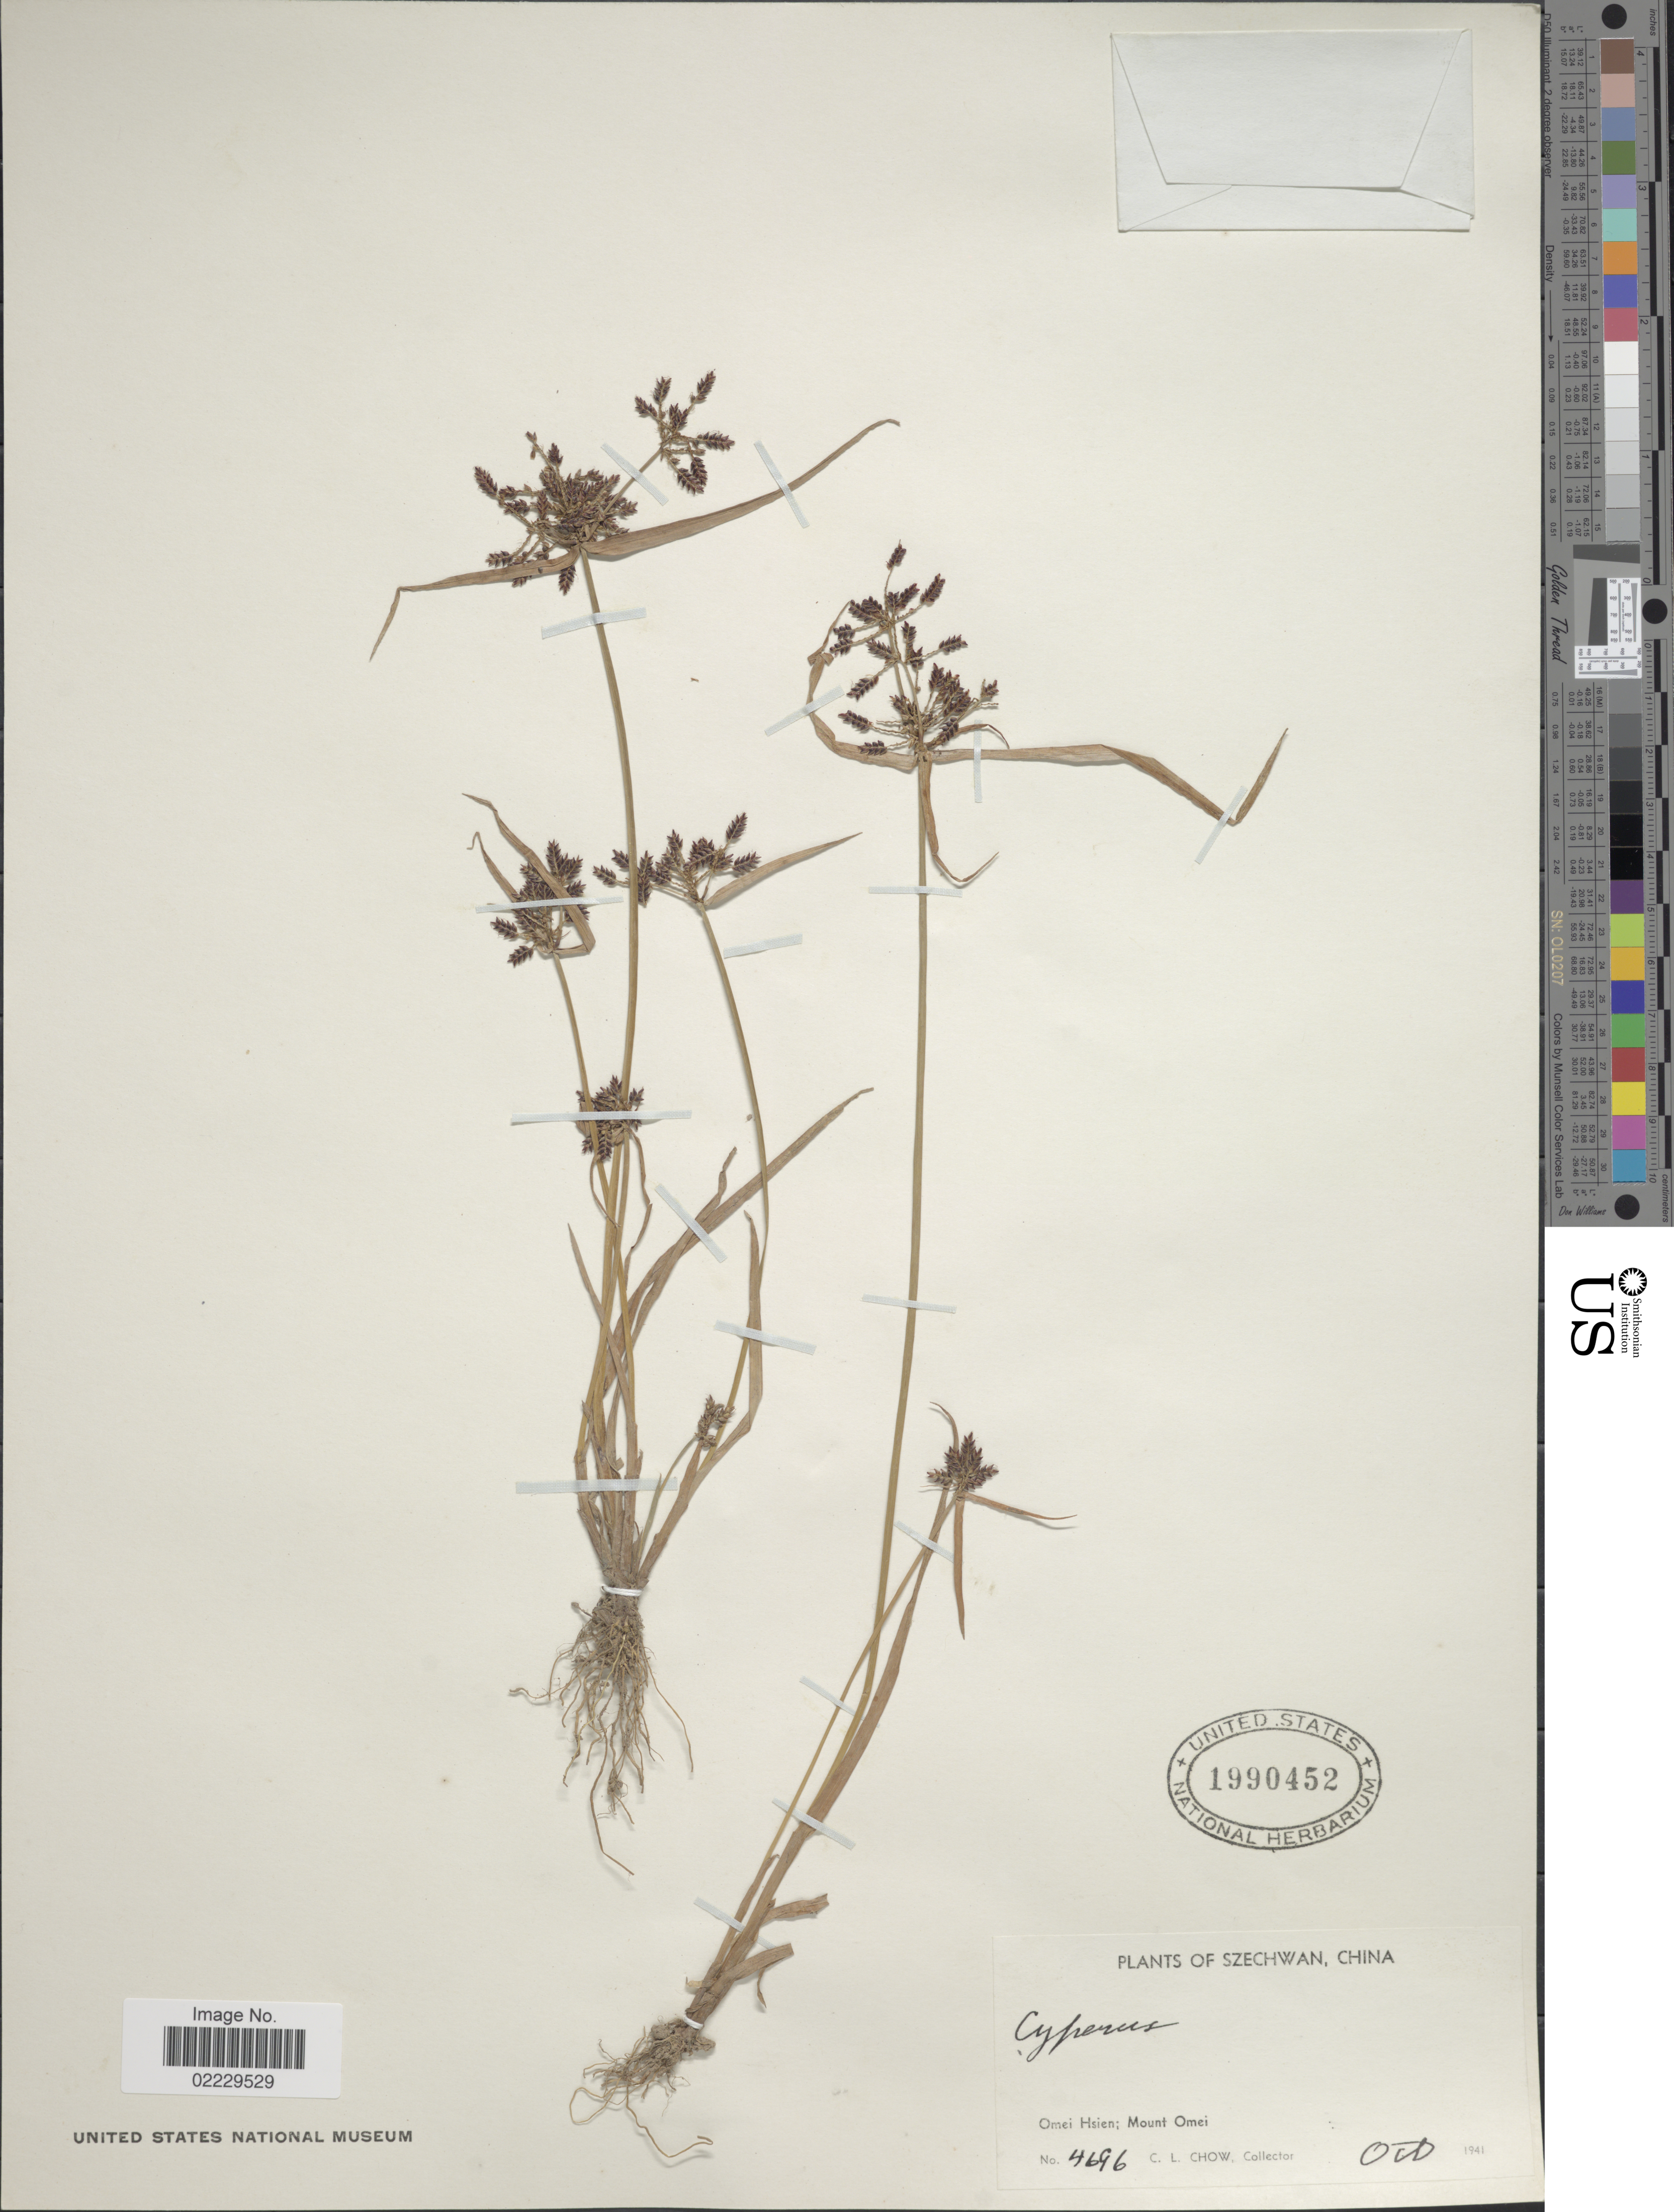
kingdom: Plantae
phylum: Tracheophyta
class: Liliopsida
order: Poales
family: Cyperaceae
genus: Cyperus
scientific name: Cyperus sanguinolentus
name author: Vahl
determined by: Strong, Mark T., (BOT), Smithsonian Institution - National Museum of Natural History (UNITED STATES)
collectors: C. Chow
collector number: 4696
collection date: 1941-10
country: China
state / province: Sichuan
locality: Szechwan, Omei Hsien; Mount Omei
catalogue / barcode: US 1990452